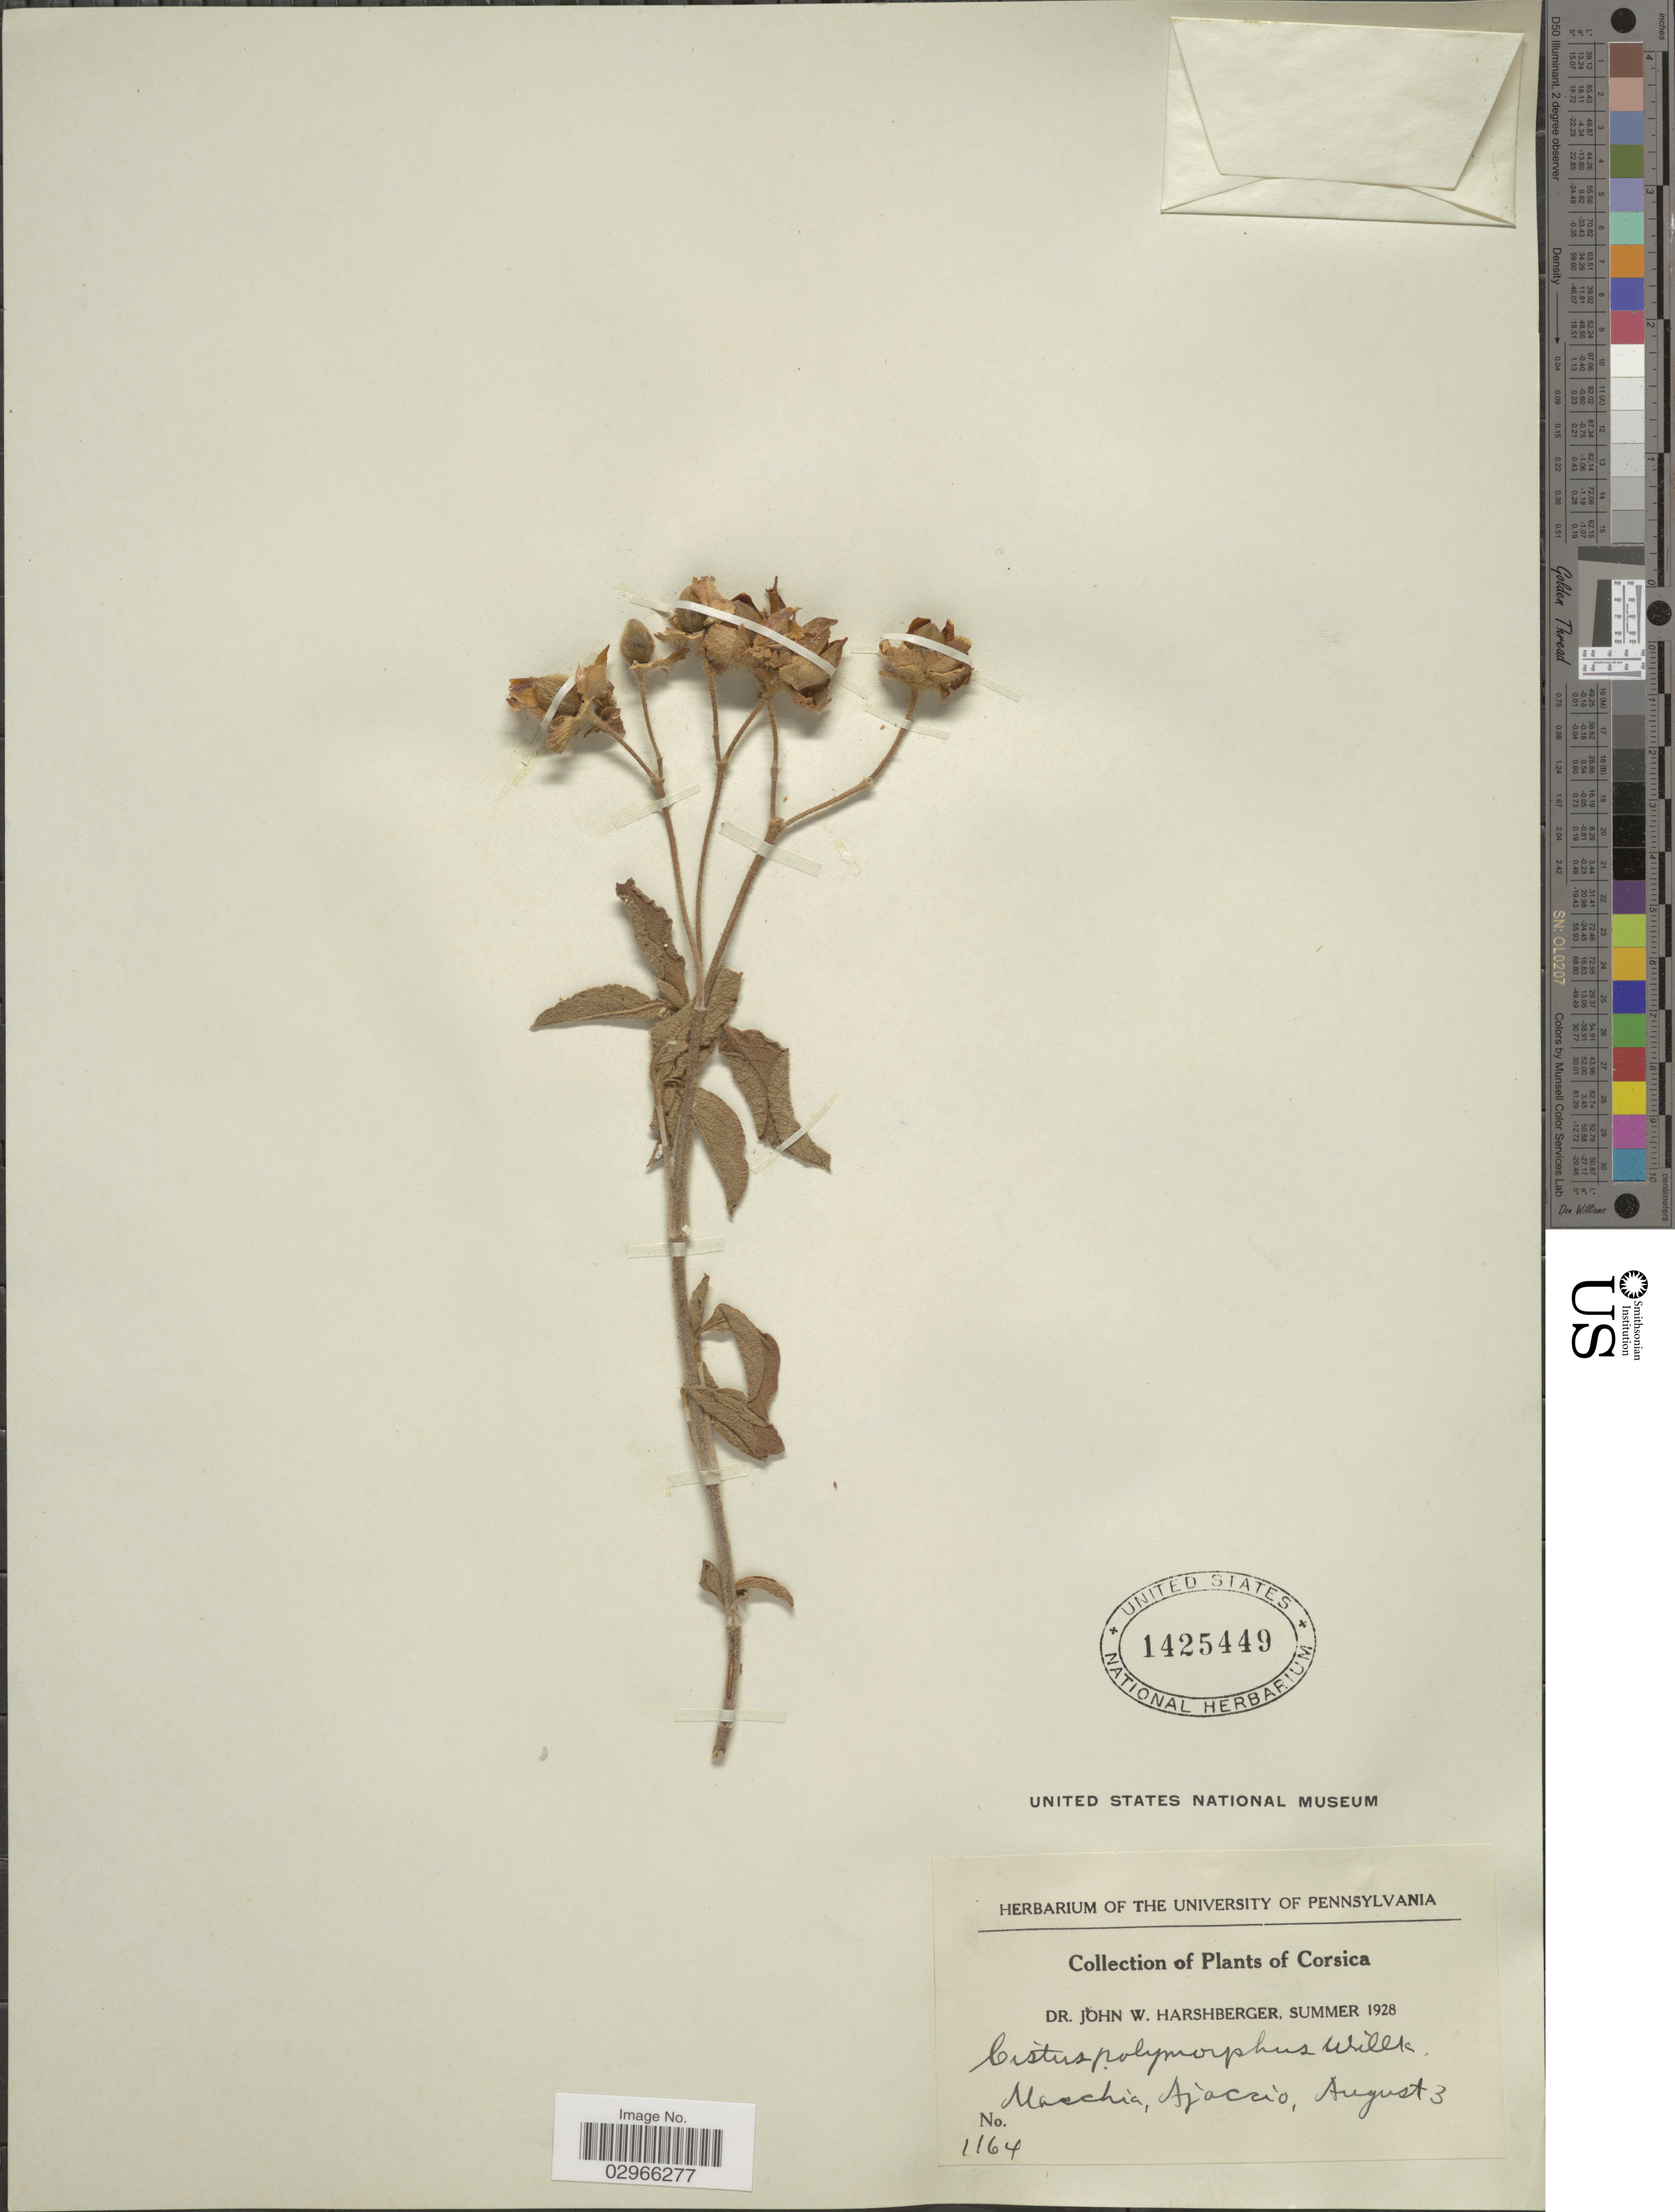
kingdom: Plantae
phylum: Tracheophyta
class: Magnoliopsida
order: Malvales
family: Cistaceae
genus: Cistus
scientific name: Cistus polymorphus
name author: Willk.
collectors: J. W. Harshberger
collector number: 1164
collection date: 1928-08-03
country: France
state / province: Corsica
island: Corse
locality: Maschia, Ajaccio.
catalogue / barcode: US 1425449